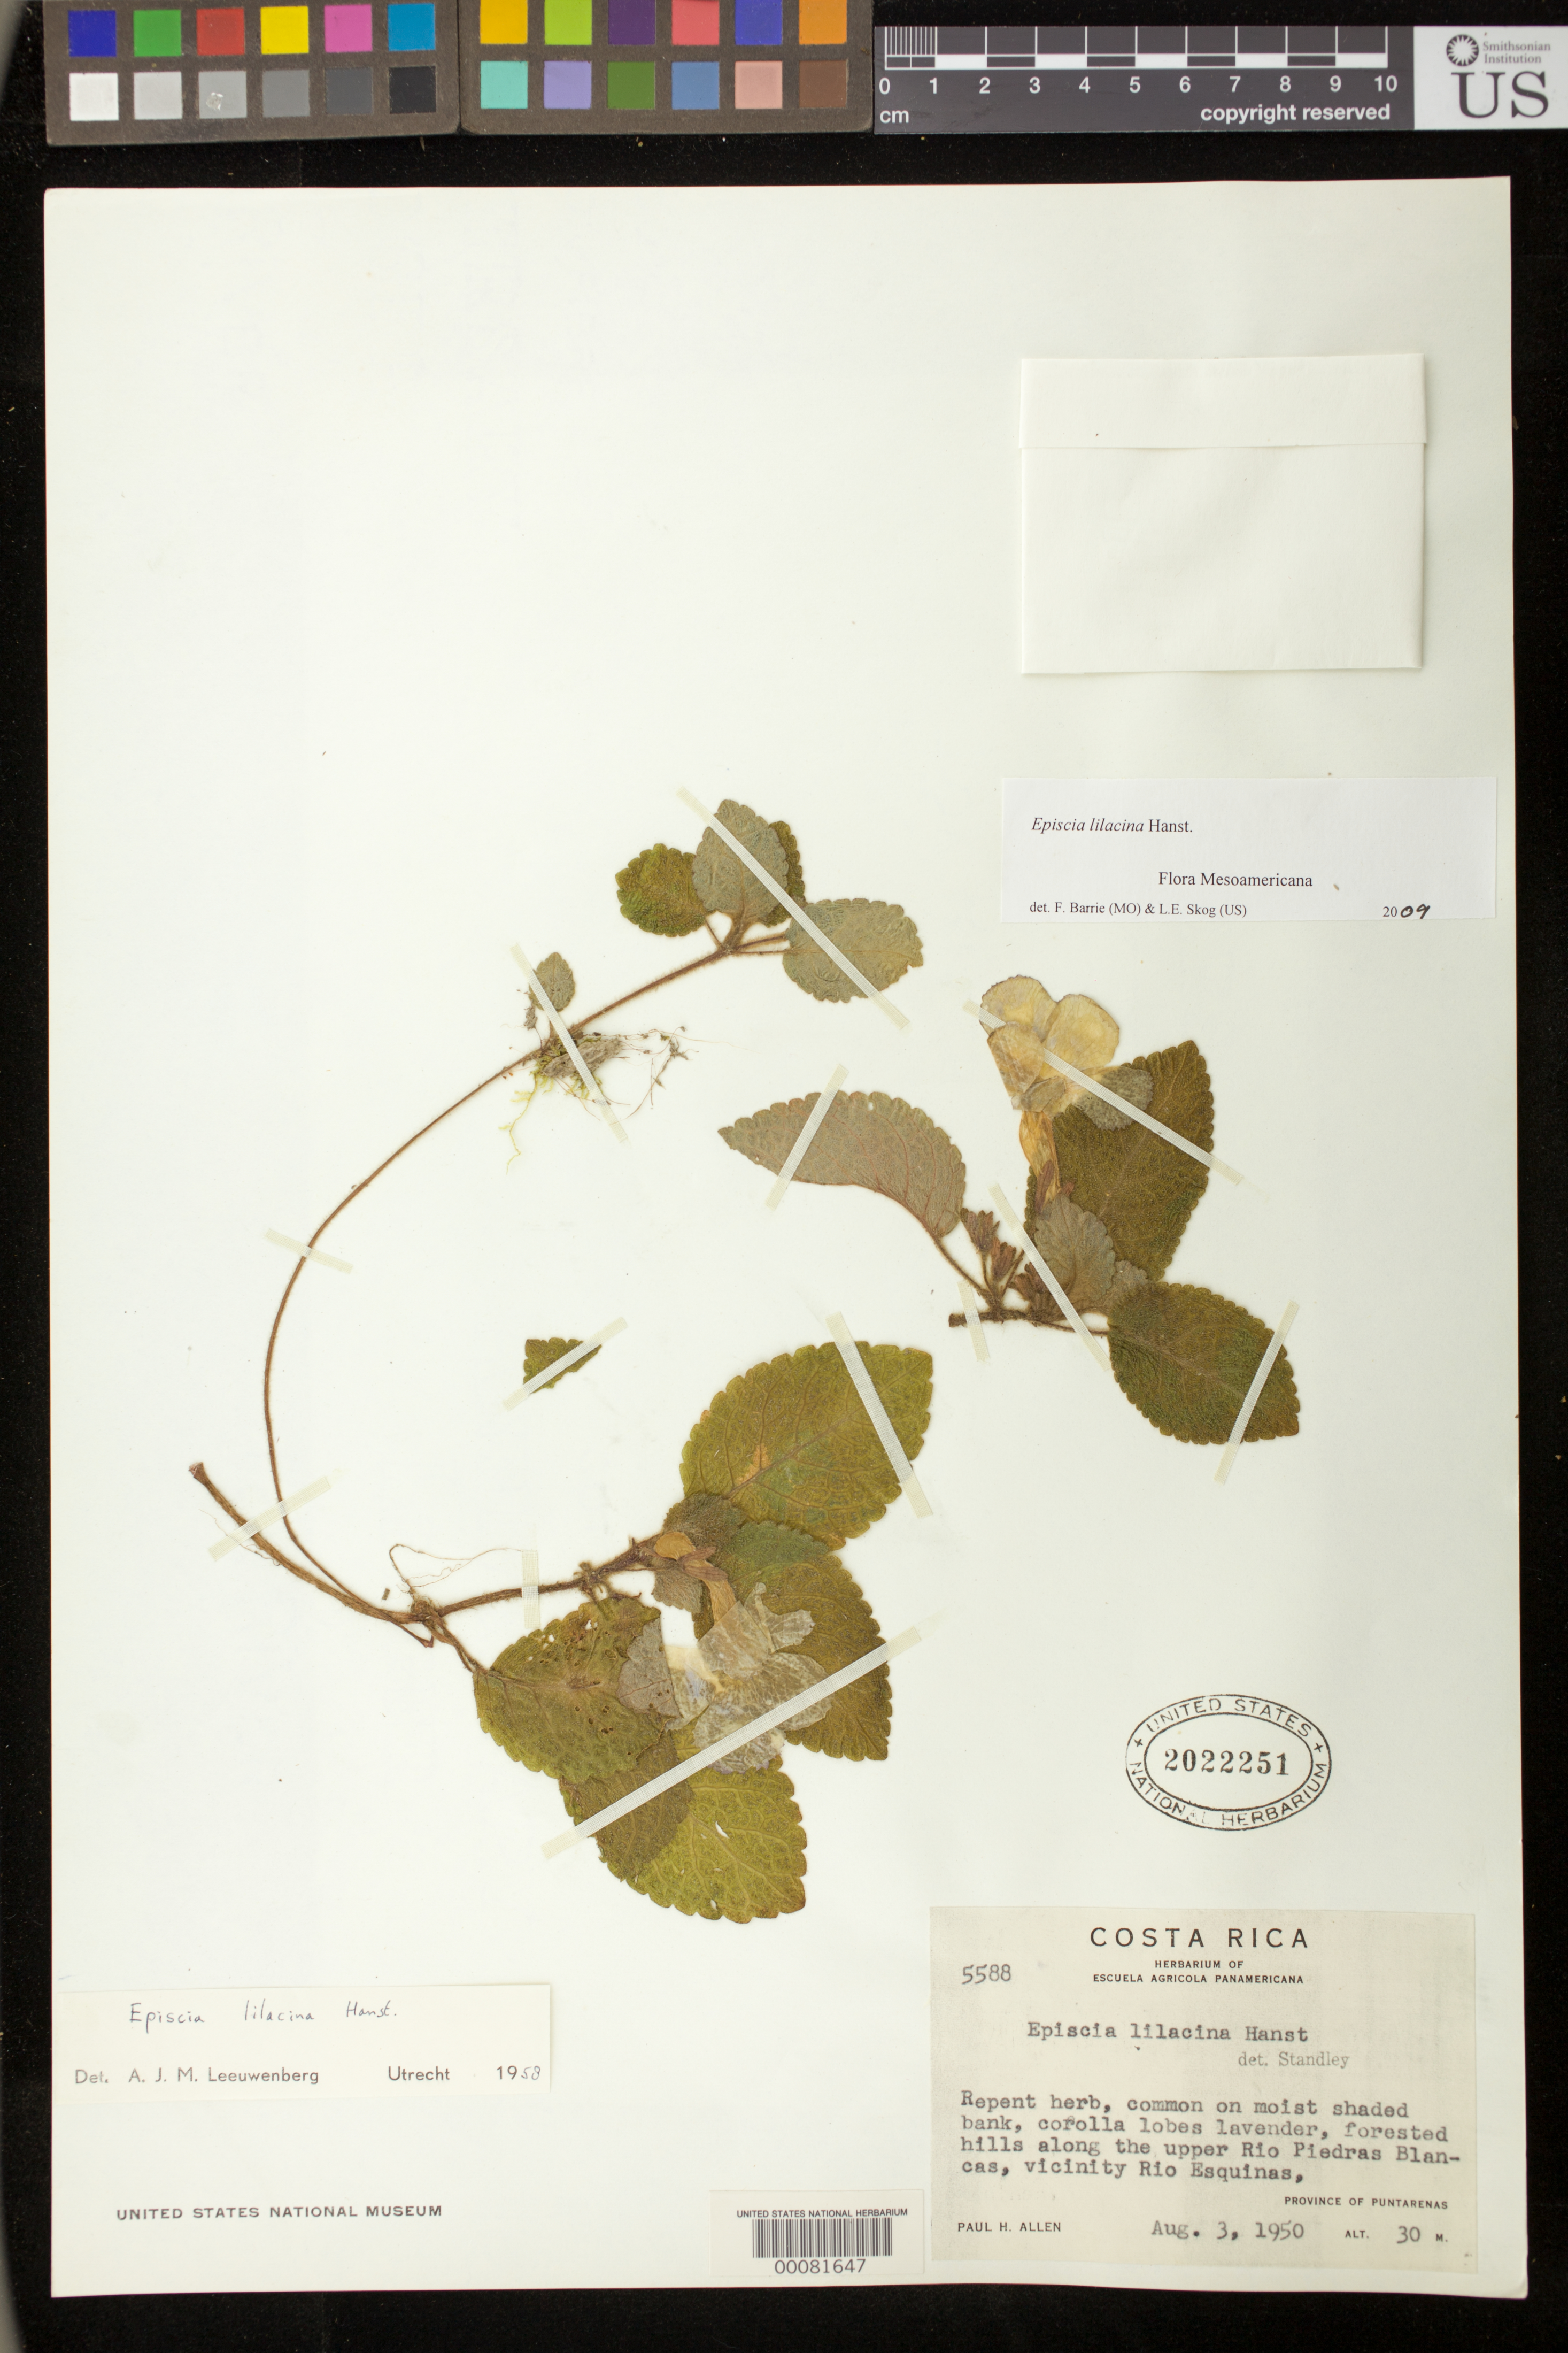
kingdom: Plantae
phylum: Tracheophyta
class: Magnoliopsida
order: Lamiales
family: Gesneriaceae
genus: Episcia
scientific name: Episcia lilacina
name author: Hanst.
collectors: P. H. Allen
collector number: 5588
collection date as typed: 03 Aug 1950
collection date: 1950-08-03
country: Costa Rica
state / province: Puntarenas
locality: Along the upper Rio Piedras Blancas, vicinity Rio Esquinas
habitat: Forested hills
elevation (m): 30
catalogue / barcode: US 2022251